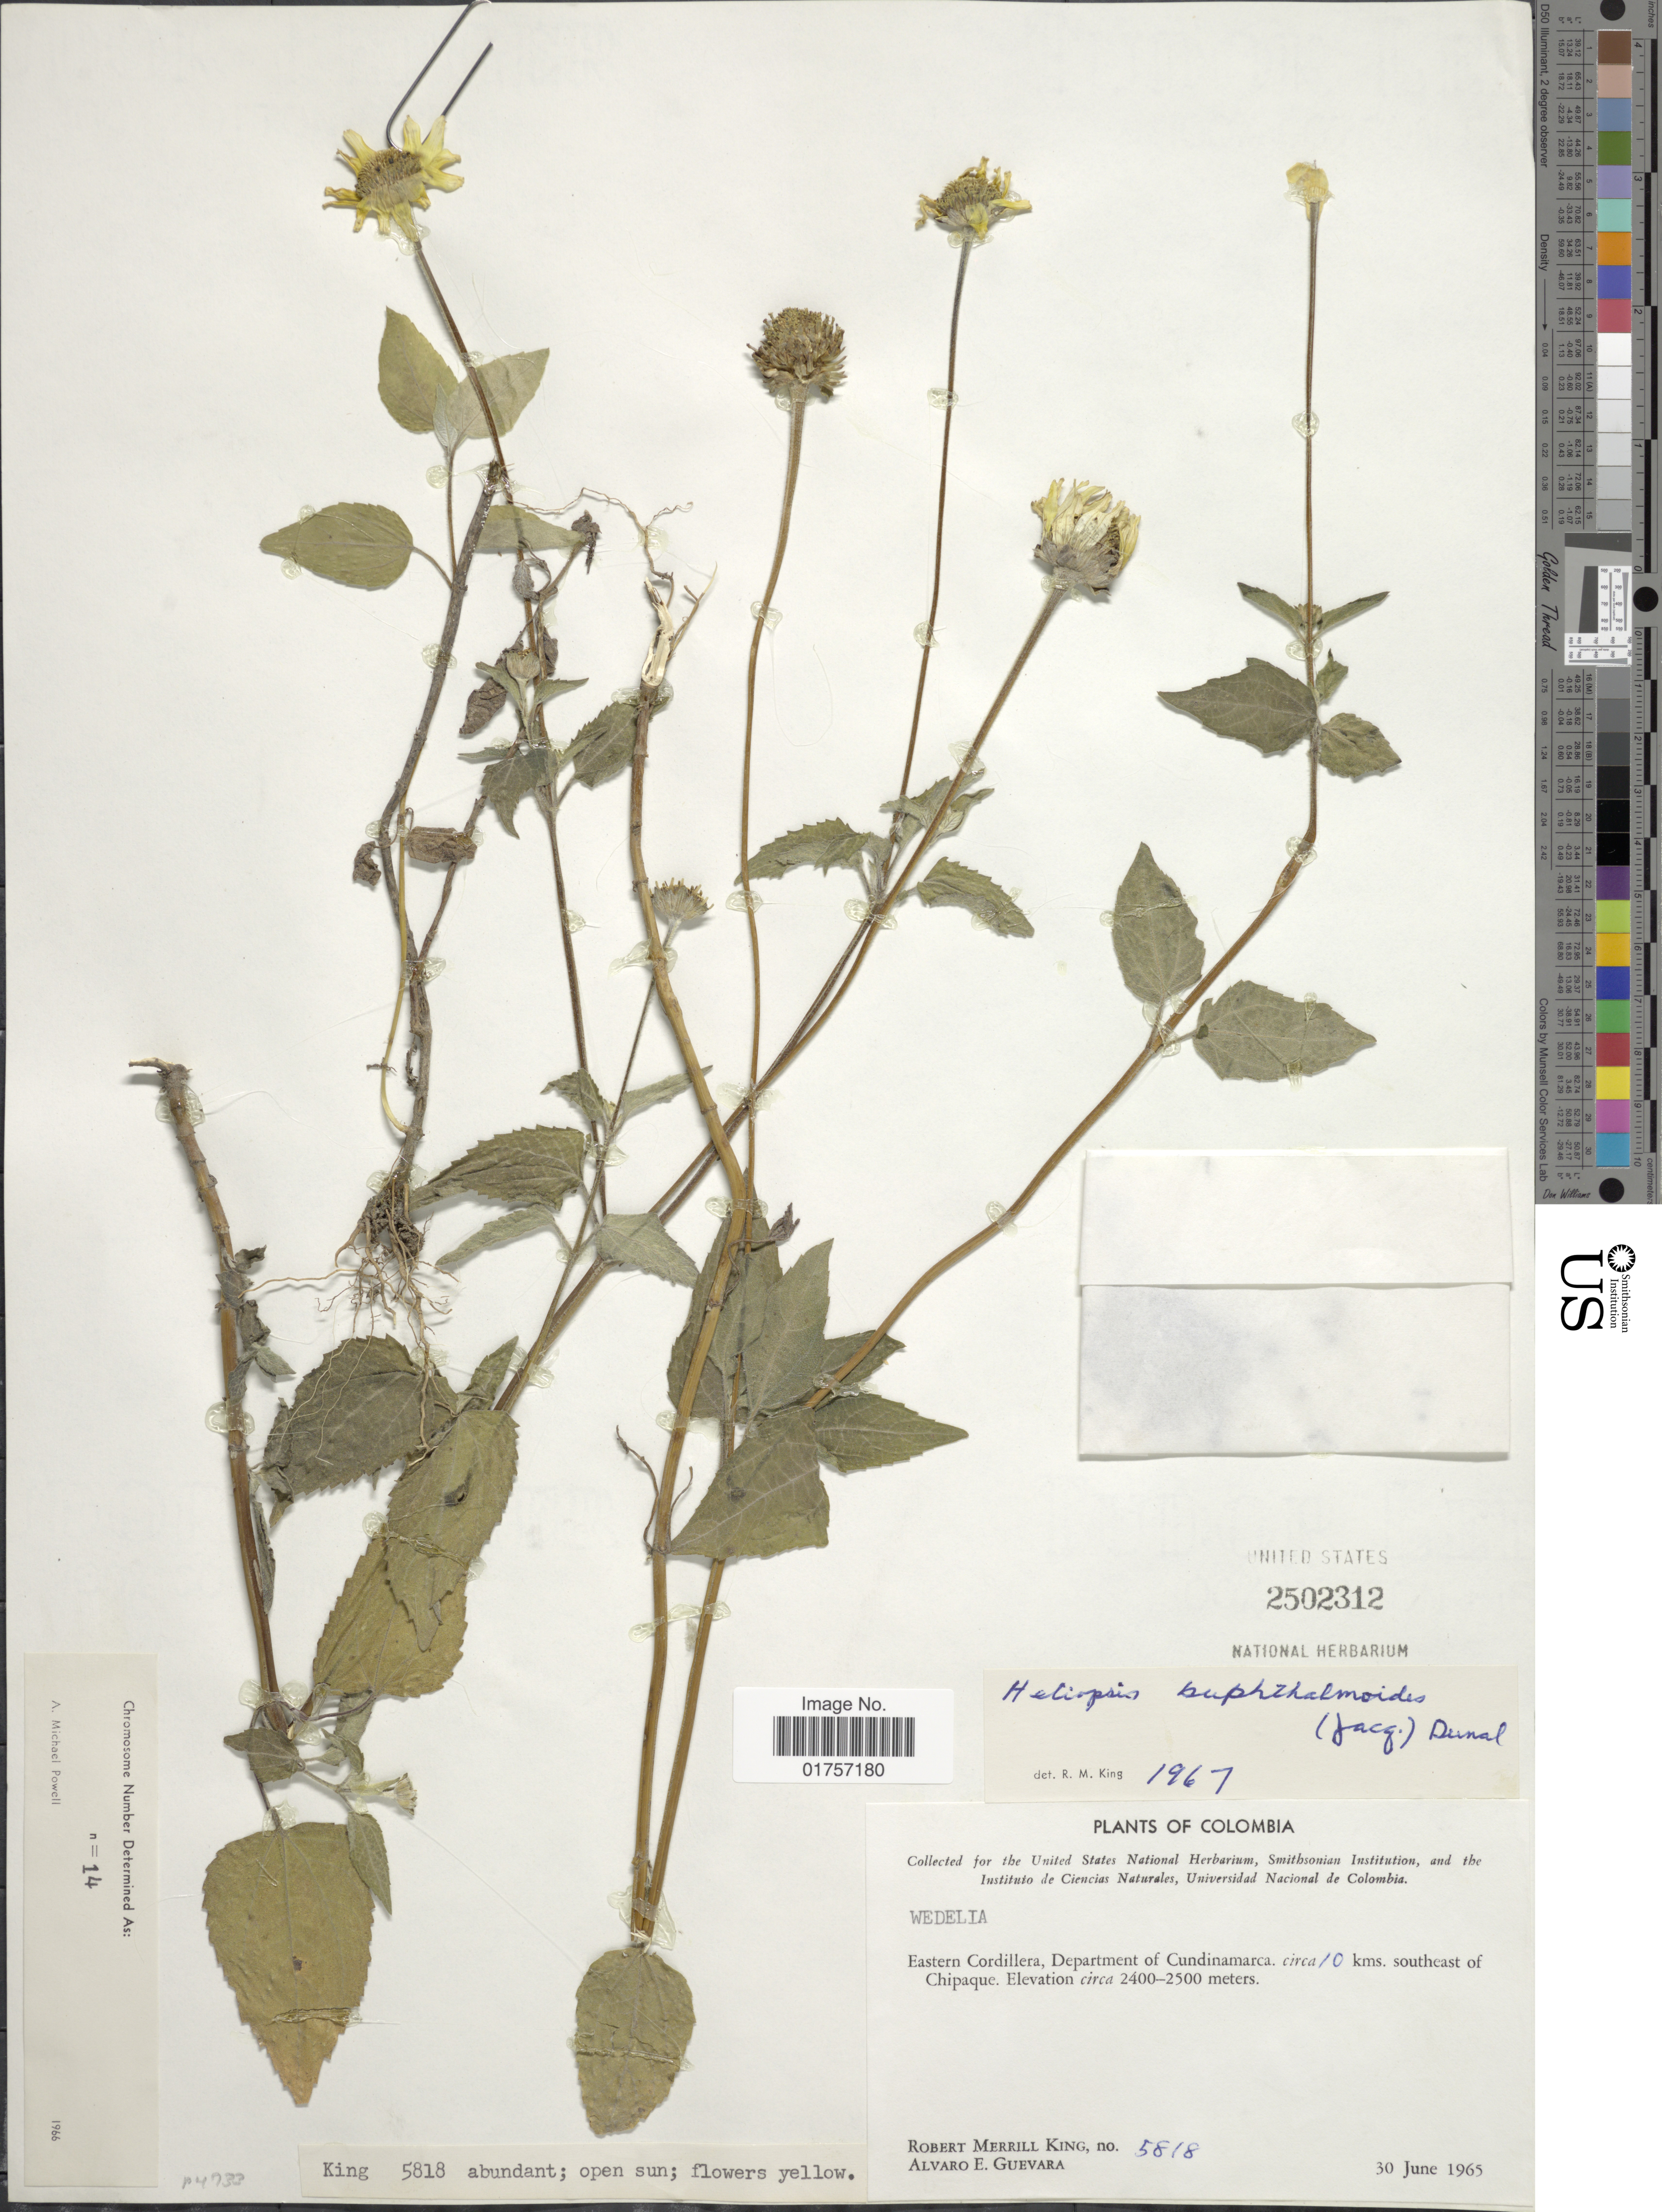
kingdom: Plantae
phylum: Tracheophyta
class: Magnoliopsida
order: Asterales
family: Asteraceae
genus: Heliopsis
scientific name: Heliopsis buphthalmoides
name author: (Jacq.) Dunal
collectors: R. M. King & A. E. Guevara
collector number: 5818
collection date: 1965-06-30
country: Colombia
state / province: Cundinamarca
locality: Eastern Cordillera. circa 10 kms. southeast of Chipaque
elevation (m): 2400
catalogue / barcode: US 2502312